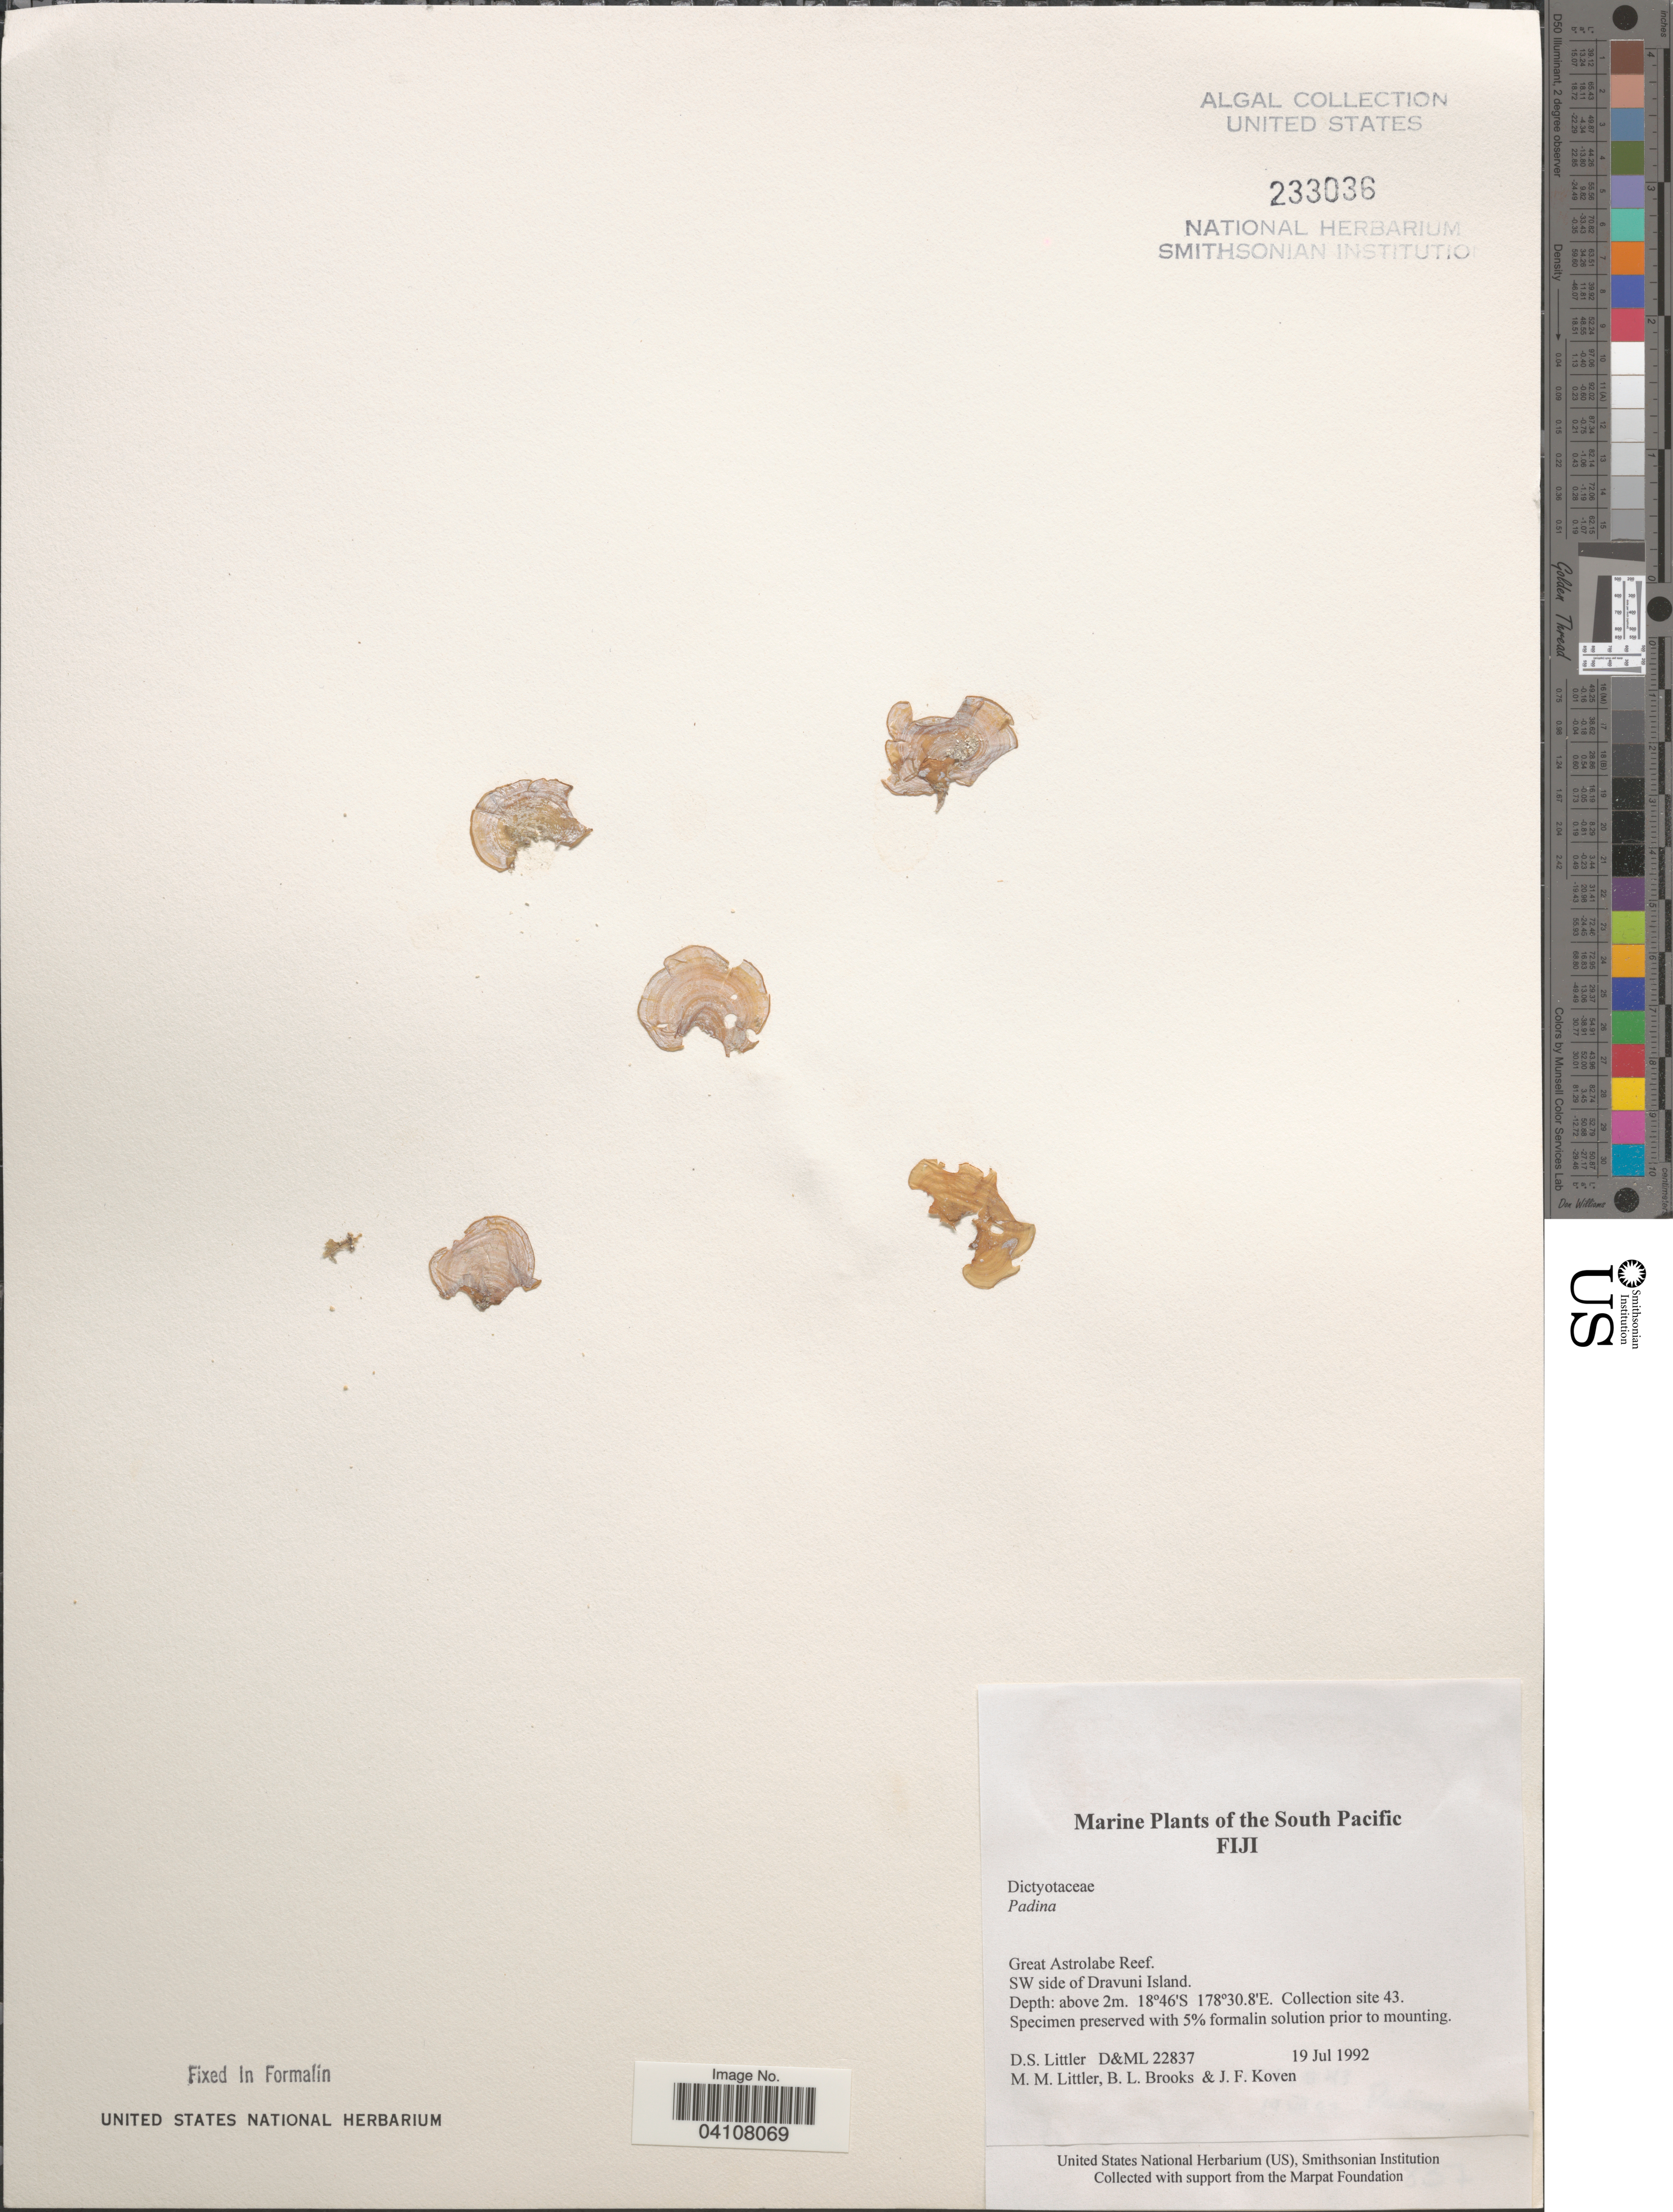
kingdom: Chromista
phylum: Ochrophyta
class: Phaeophyceae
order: Dictyotales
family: Dictyotaceae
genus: Padina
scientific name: Padina sp.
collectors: D. S. Littler, B. Brooks & J. Koven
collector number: D&ML22837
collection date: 1992-07-19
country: Fiji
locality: The South Pacific. Great Astrolabe Reef. SW side of Dravuni Island. Collection site 43.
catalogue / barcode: US 233036